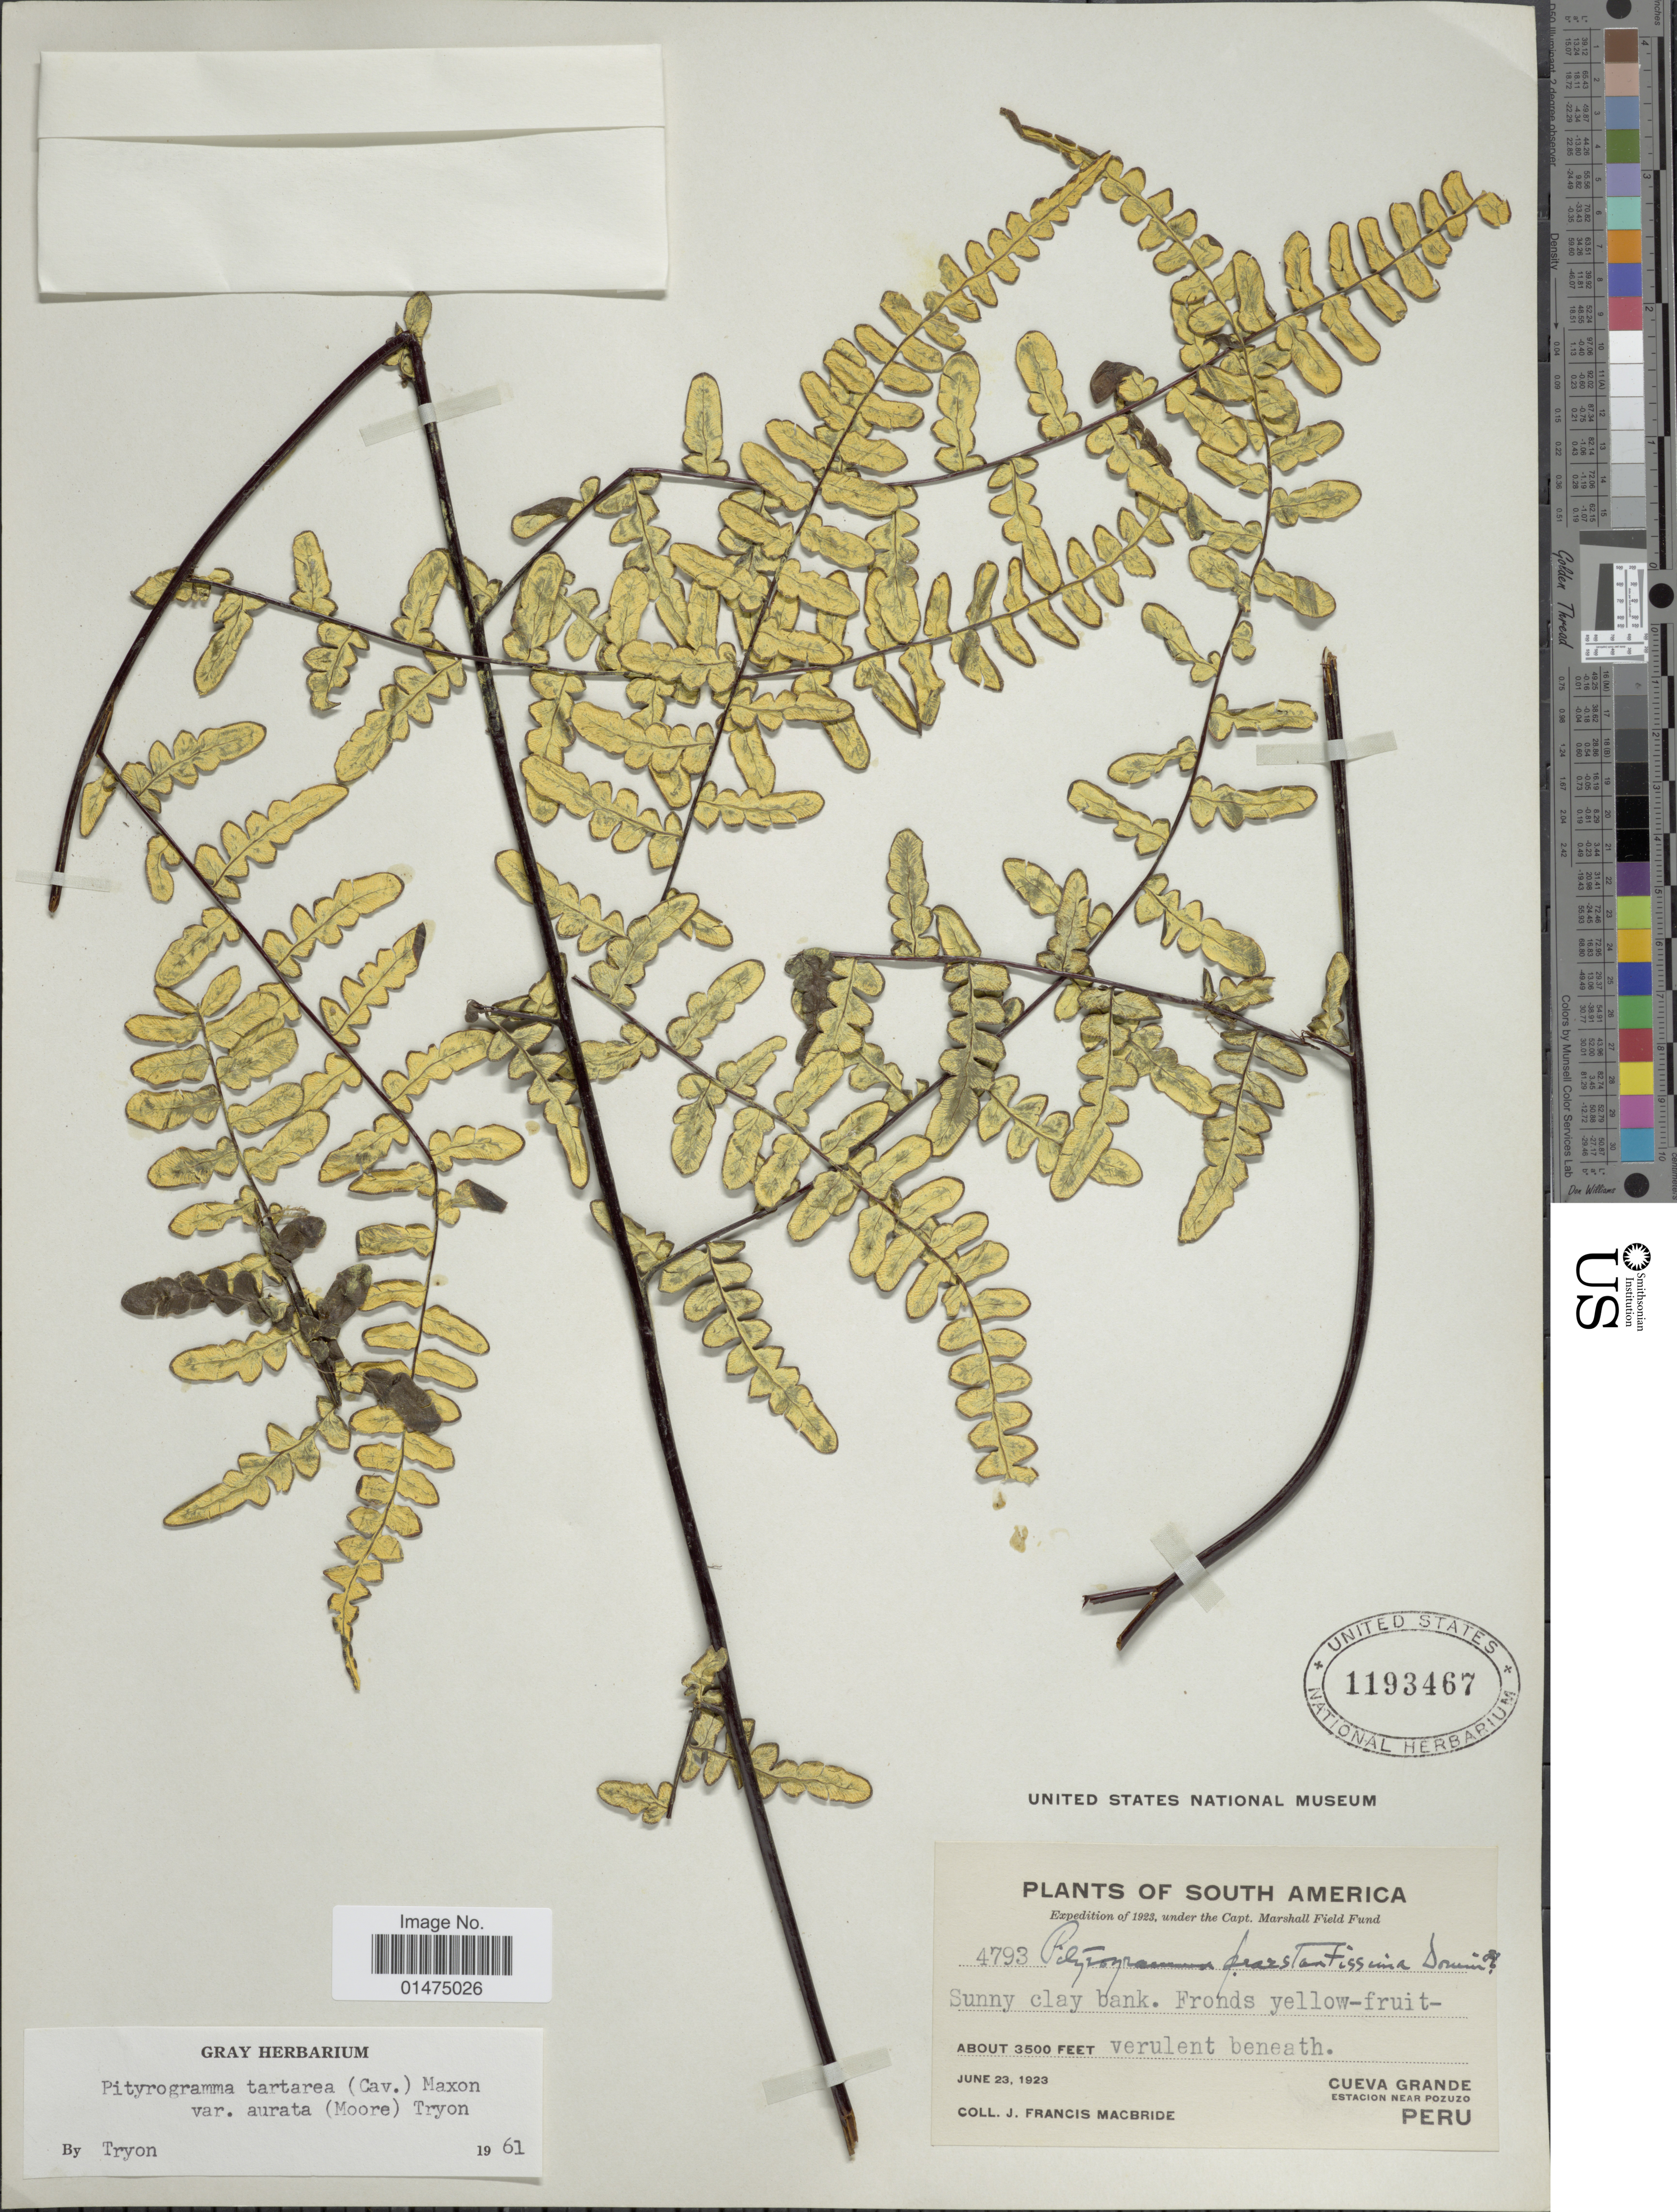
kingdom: Plantae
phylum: Tracheophyta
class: Polypodiopsida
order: Polypodiales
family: Pteridaceae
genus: Pityrogramma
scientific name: Pityrogramma ebenea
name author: (L.) Proctor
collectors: J. F. Macbride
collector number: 4793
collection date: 1923-06-23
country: Peru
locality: South America, Cueva Grande, estacion near Pozuzo.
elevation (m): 1067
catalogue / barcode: US 1193467